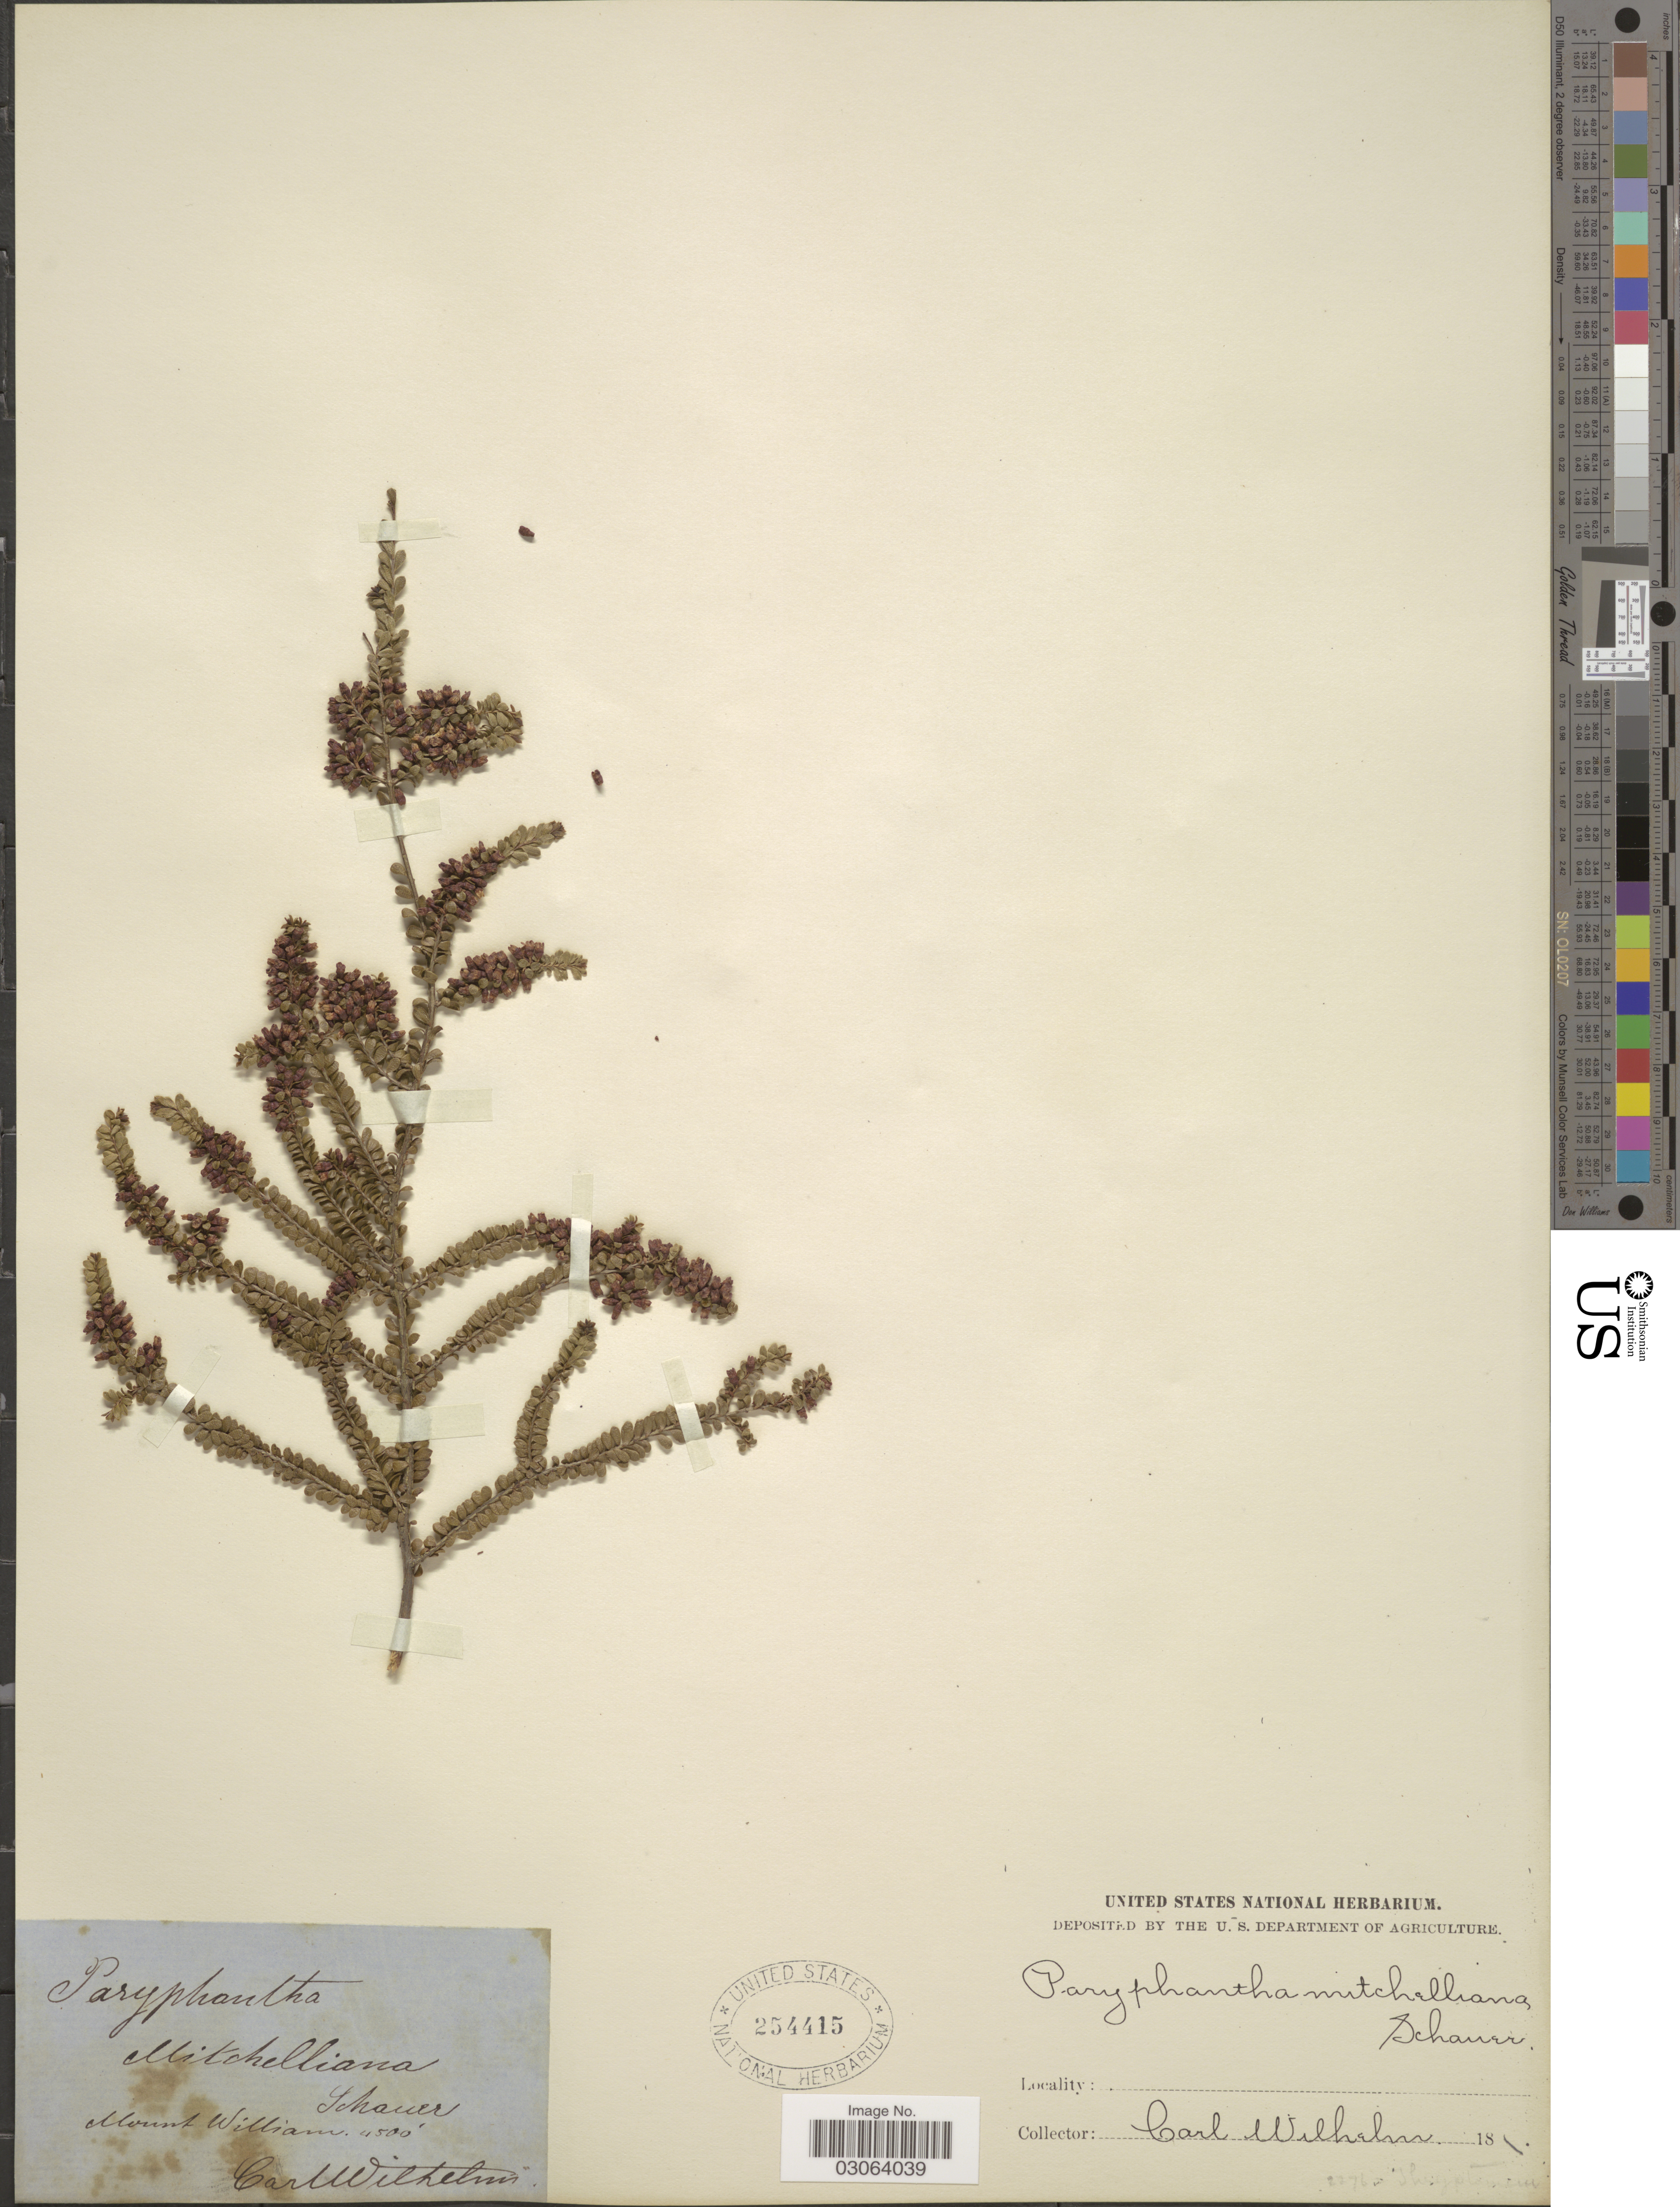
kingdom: Plantae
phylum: Tracheophyta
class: Magnoliopsida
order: Myrtales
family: Myrtaceae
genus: Thryptomene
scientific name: Thryptomene mitchelliana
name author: (Schauer) F. Muell.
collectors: C. Wilhelm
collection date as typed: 18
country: Australia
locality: Mount William.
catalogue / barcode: US 254415